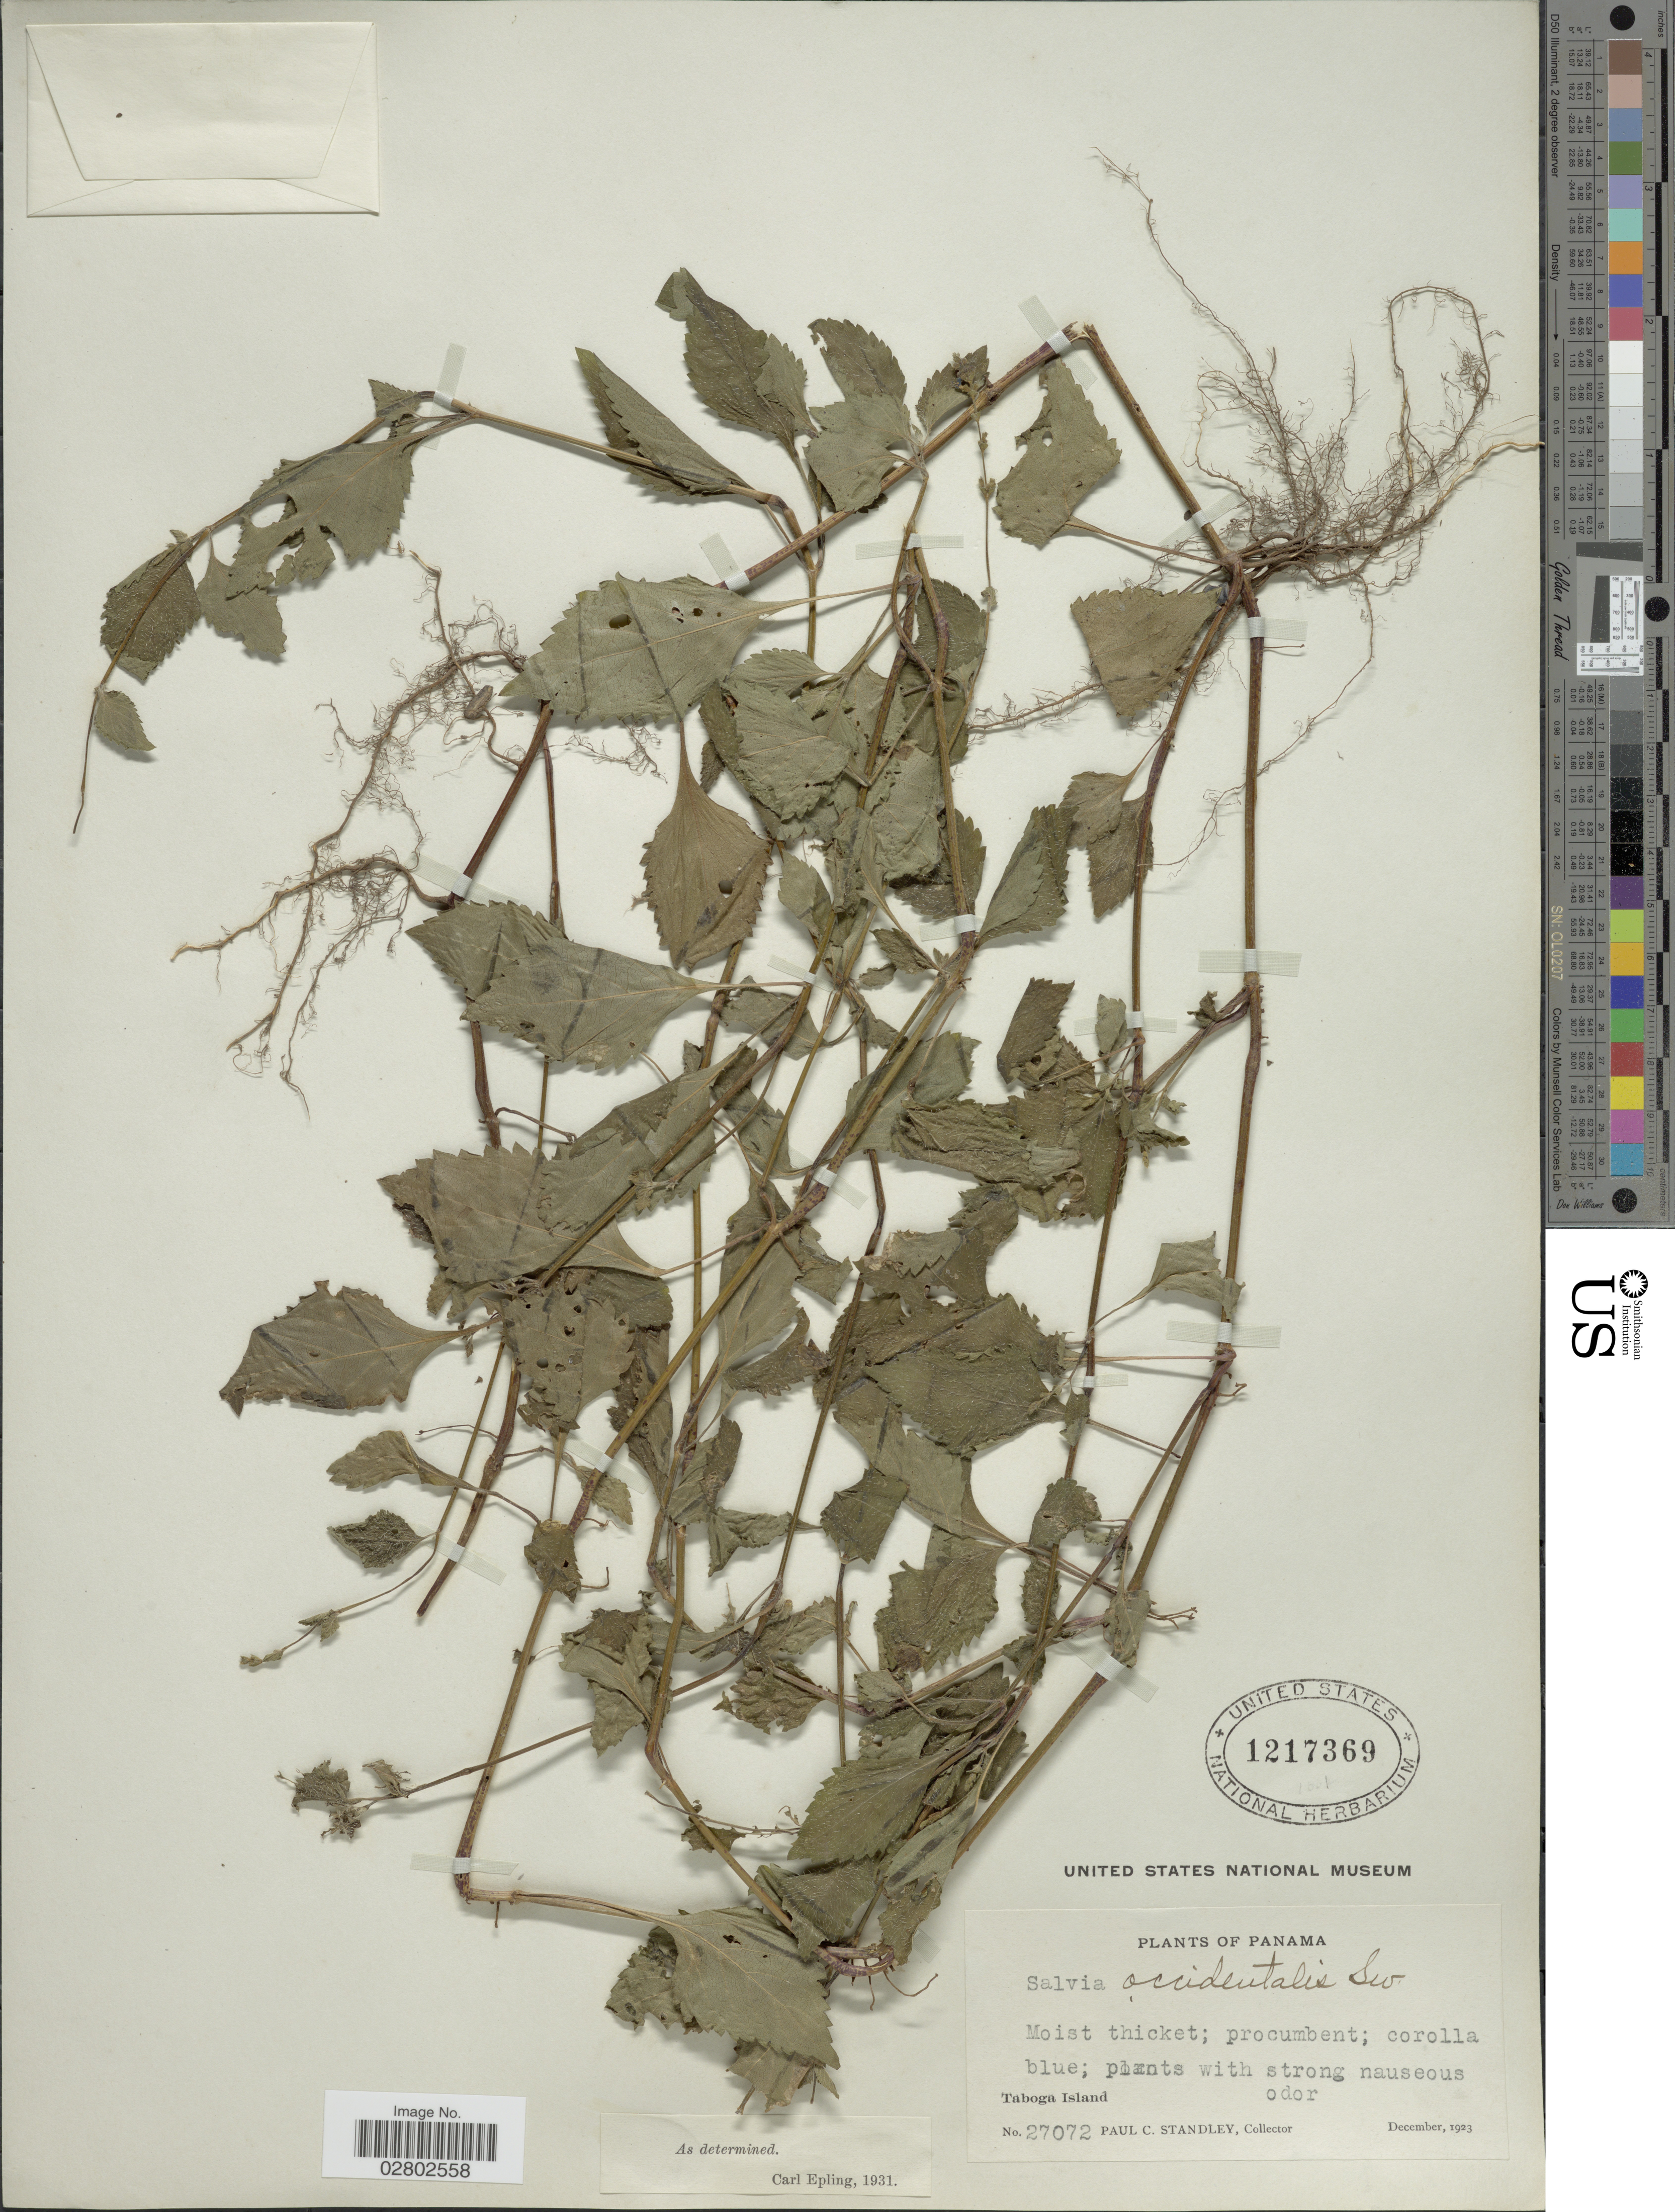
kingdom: Plantae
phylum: Tracheophyta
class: Magnoliopsida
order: Lamiales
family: Lamiaceae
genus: Salvia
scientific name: Salvia occidentalis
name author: Sw.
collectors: P. C. Standley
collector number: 27072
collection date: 1923-12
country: Panama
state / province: Panamá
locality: Taboga Island.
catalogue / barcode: US 1217369